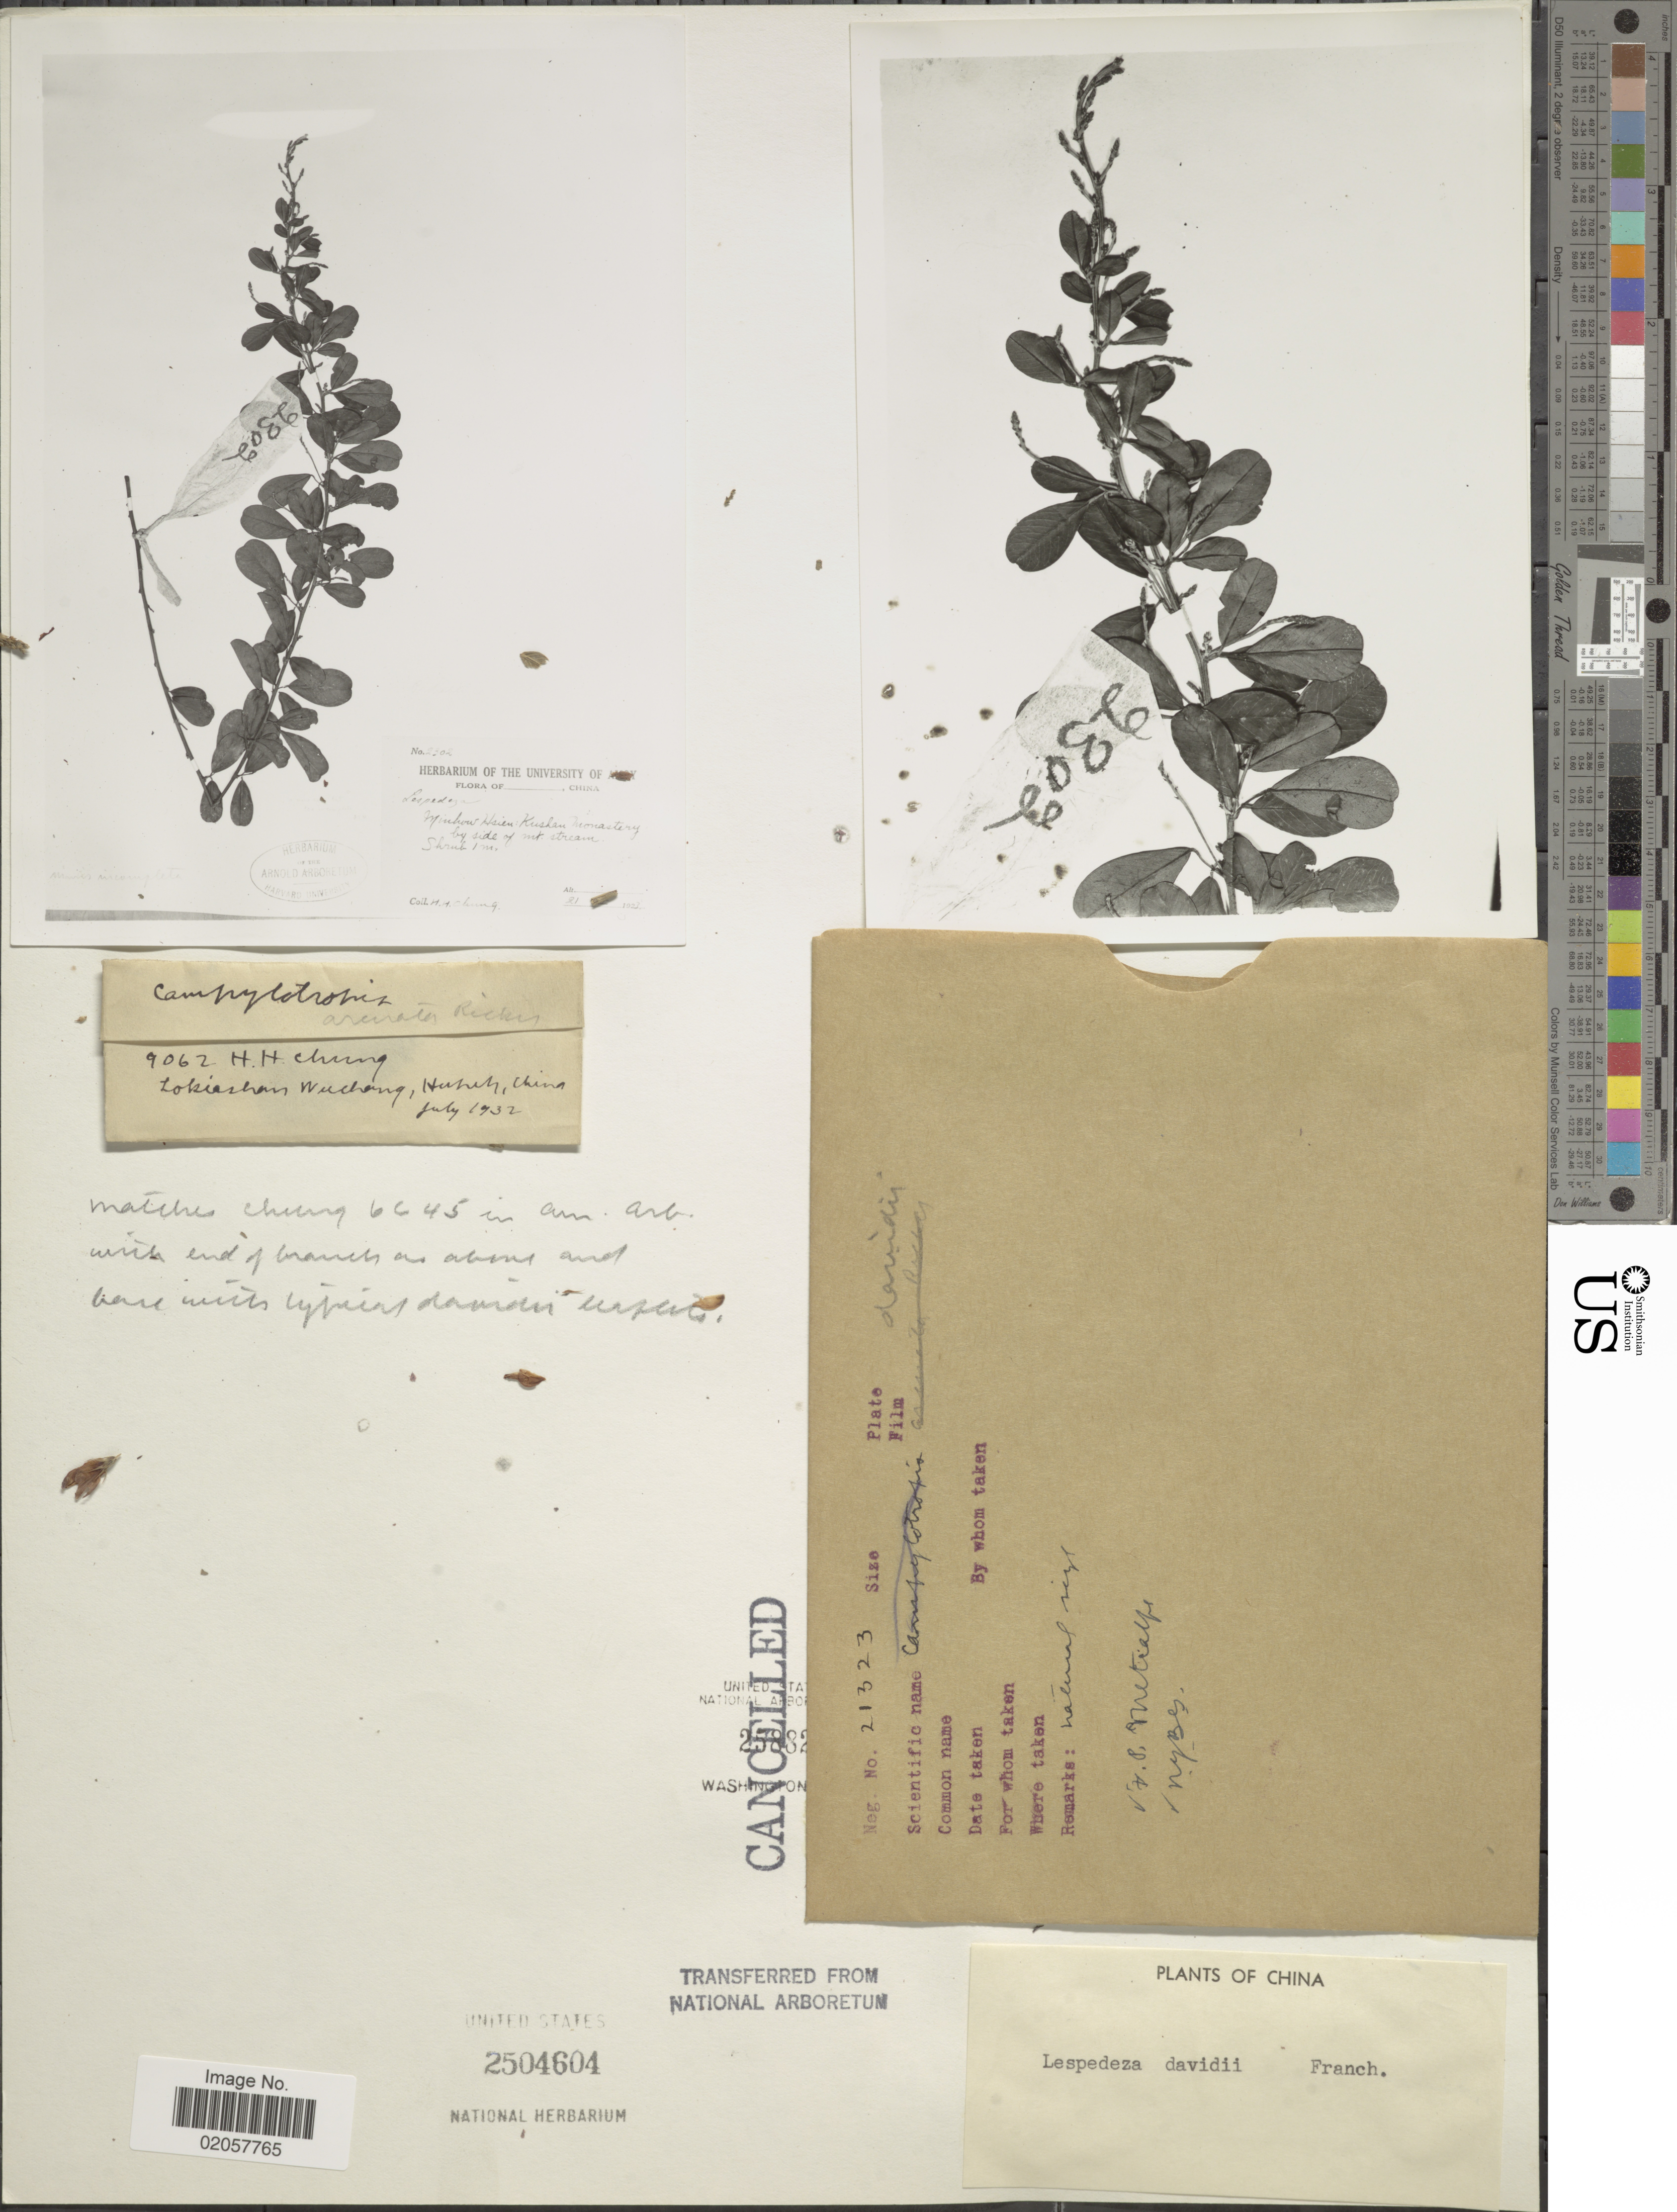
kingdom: Plantae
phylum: Tracheophyta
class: Magnoliopsida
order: Fabales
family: Fabaceae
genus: Lespedeza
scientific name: Lespedeza davidii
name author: Franch.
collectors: H. Chung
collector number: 9062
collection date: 1932-07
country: China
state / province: Hunan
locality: Lokieshan Wuchang [interpreted]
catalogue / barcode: US 2504604